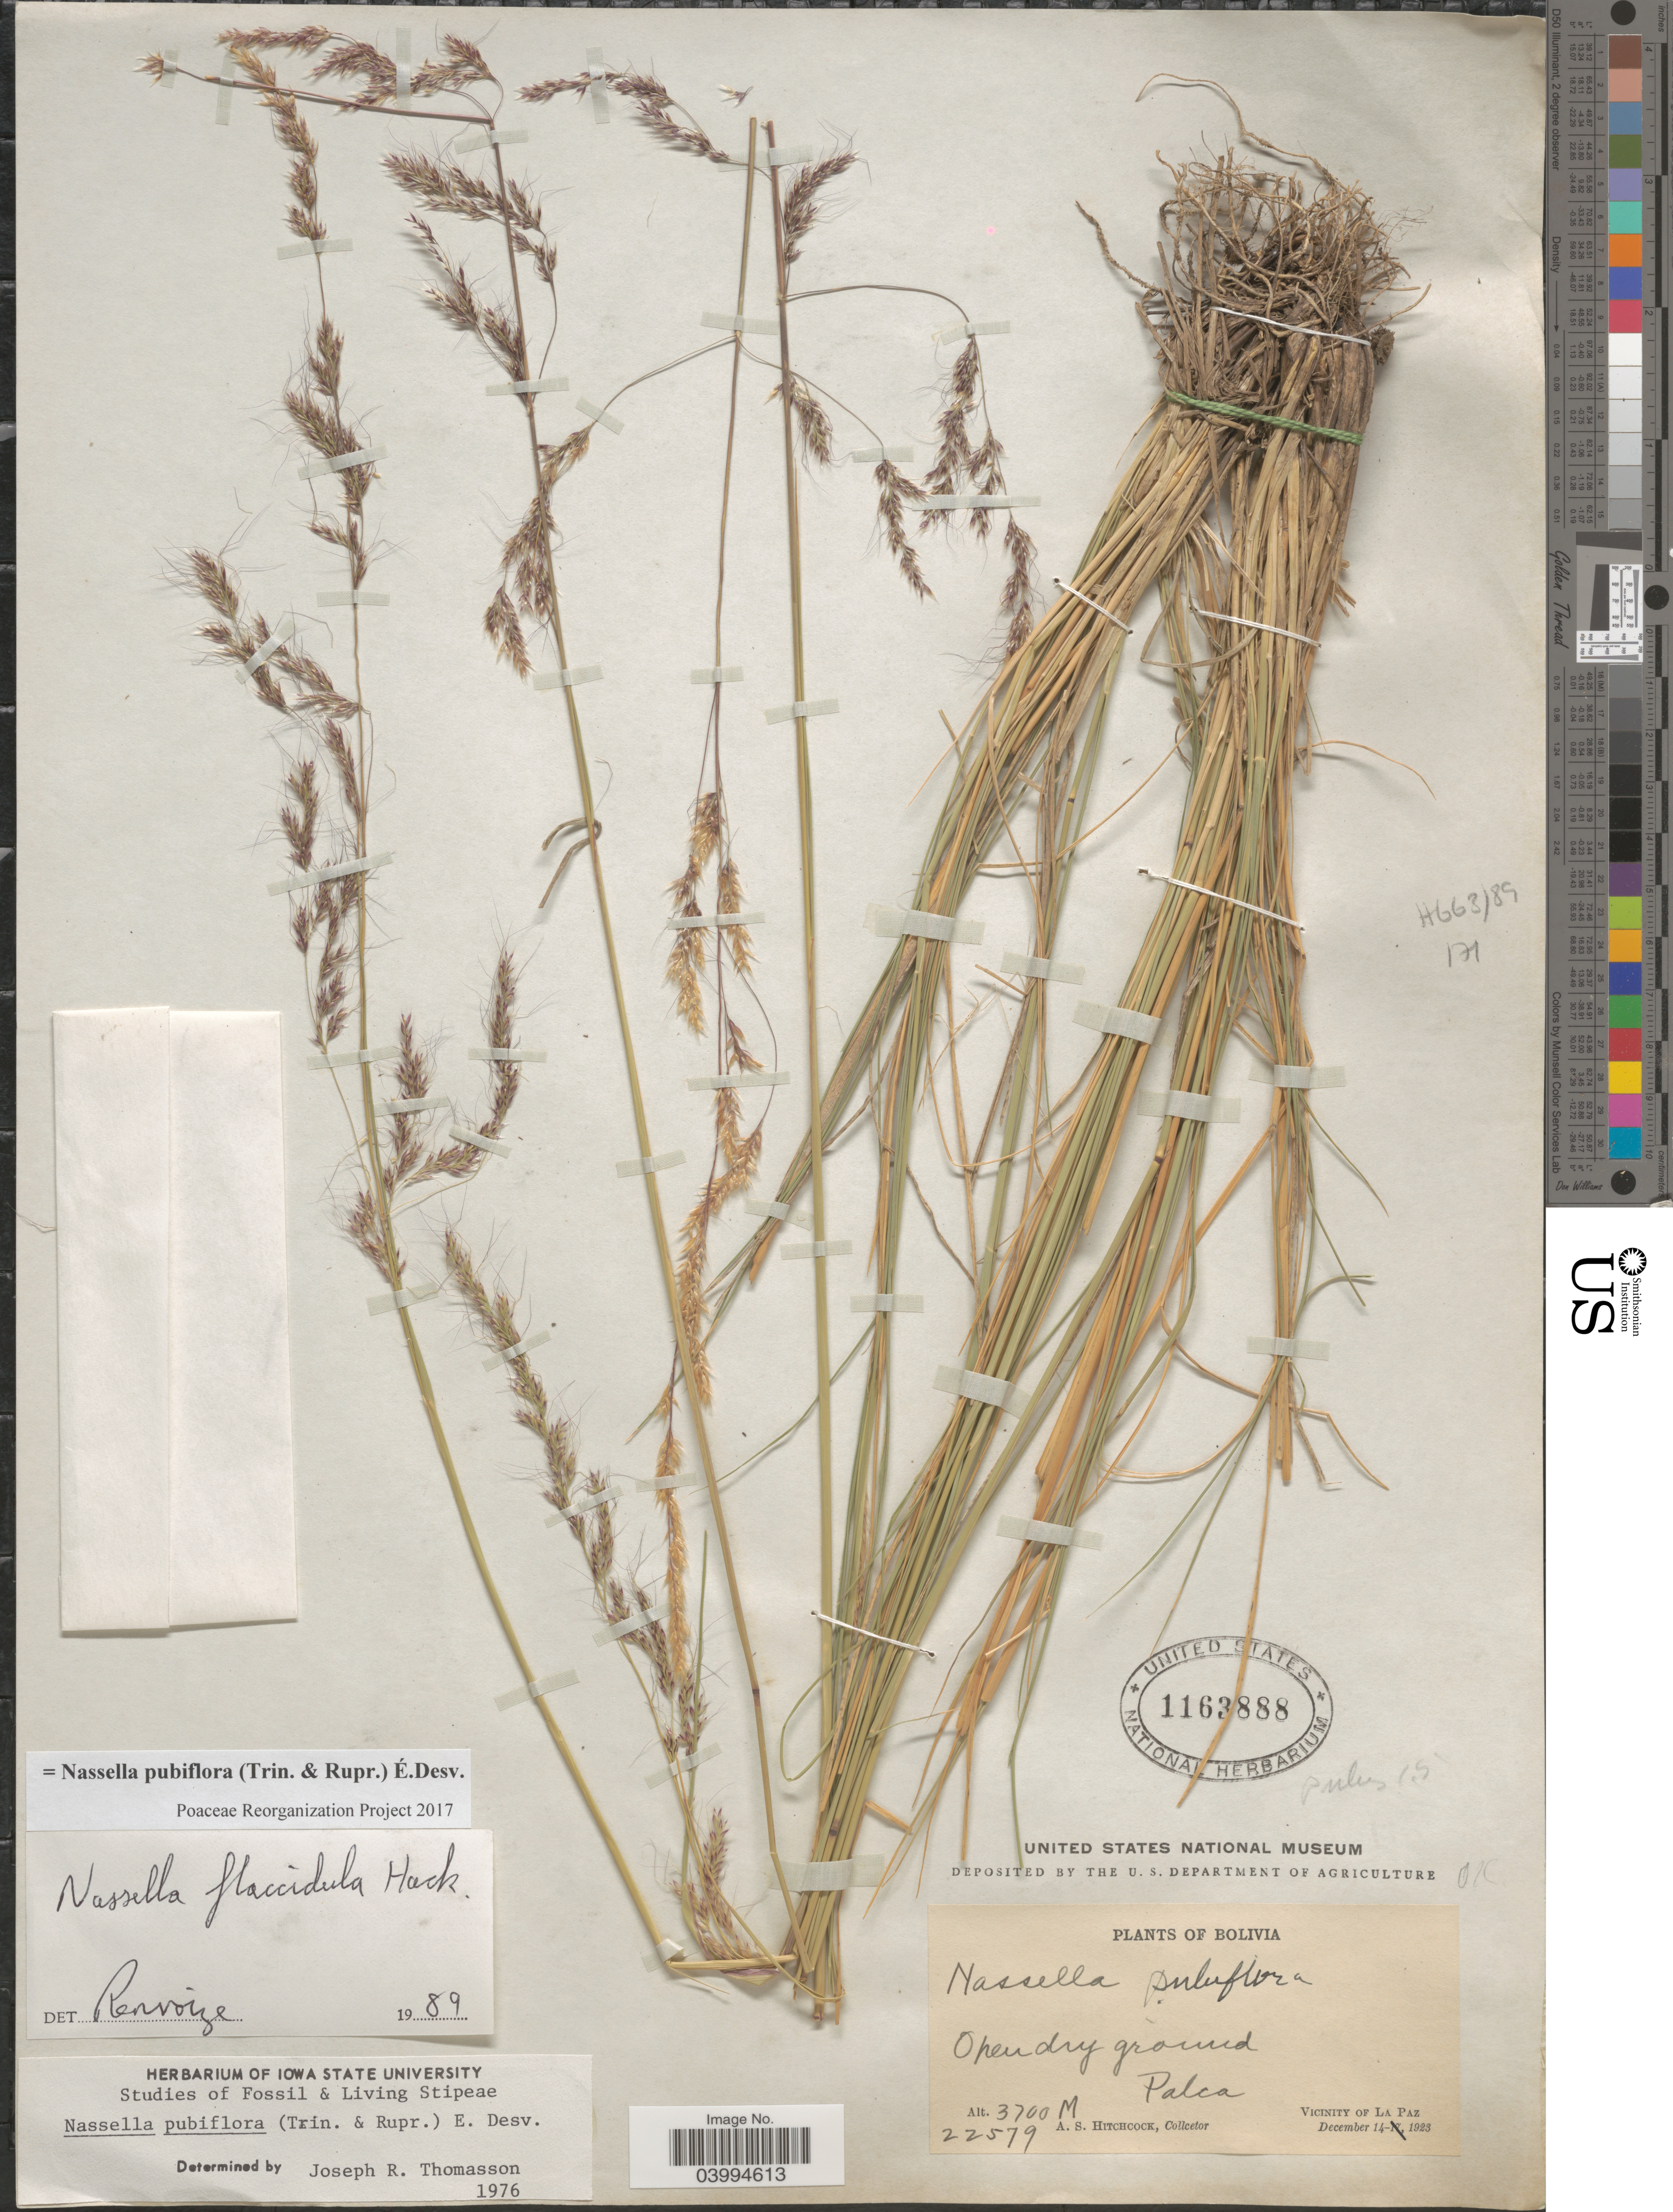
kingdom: Plantae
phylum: Tracheophyta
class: Liliopsida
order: Poales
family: Poaceae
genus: Nassella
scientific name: Nassella pubiflora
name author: (Trin. & Rupr.) É. Desv.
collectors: A. S. Hitchcock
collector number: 22579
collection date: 1923-12-14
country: Bolivia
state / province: La Paz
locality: Open dry ground, Palca. Vicinity of La Paz.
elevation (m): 3700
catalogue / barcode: US 1163888